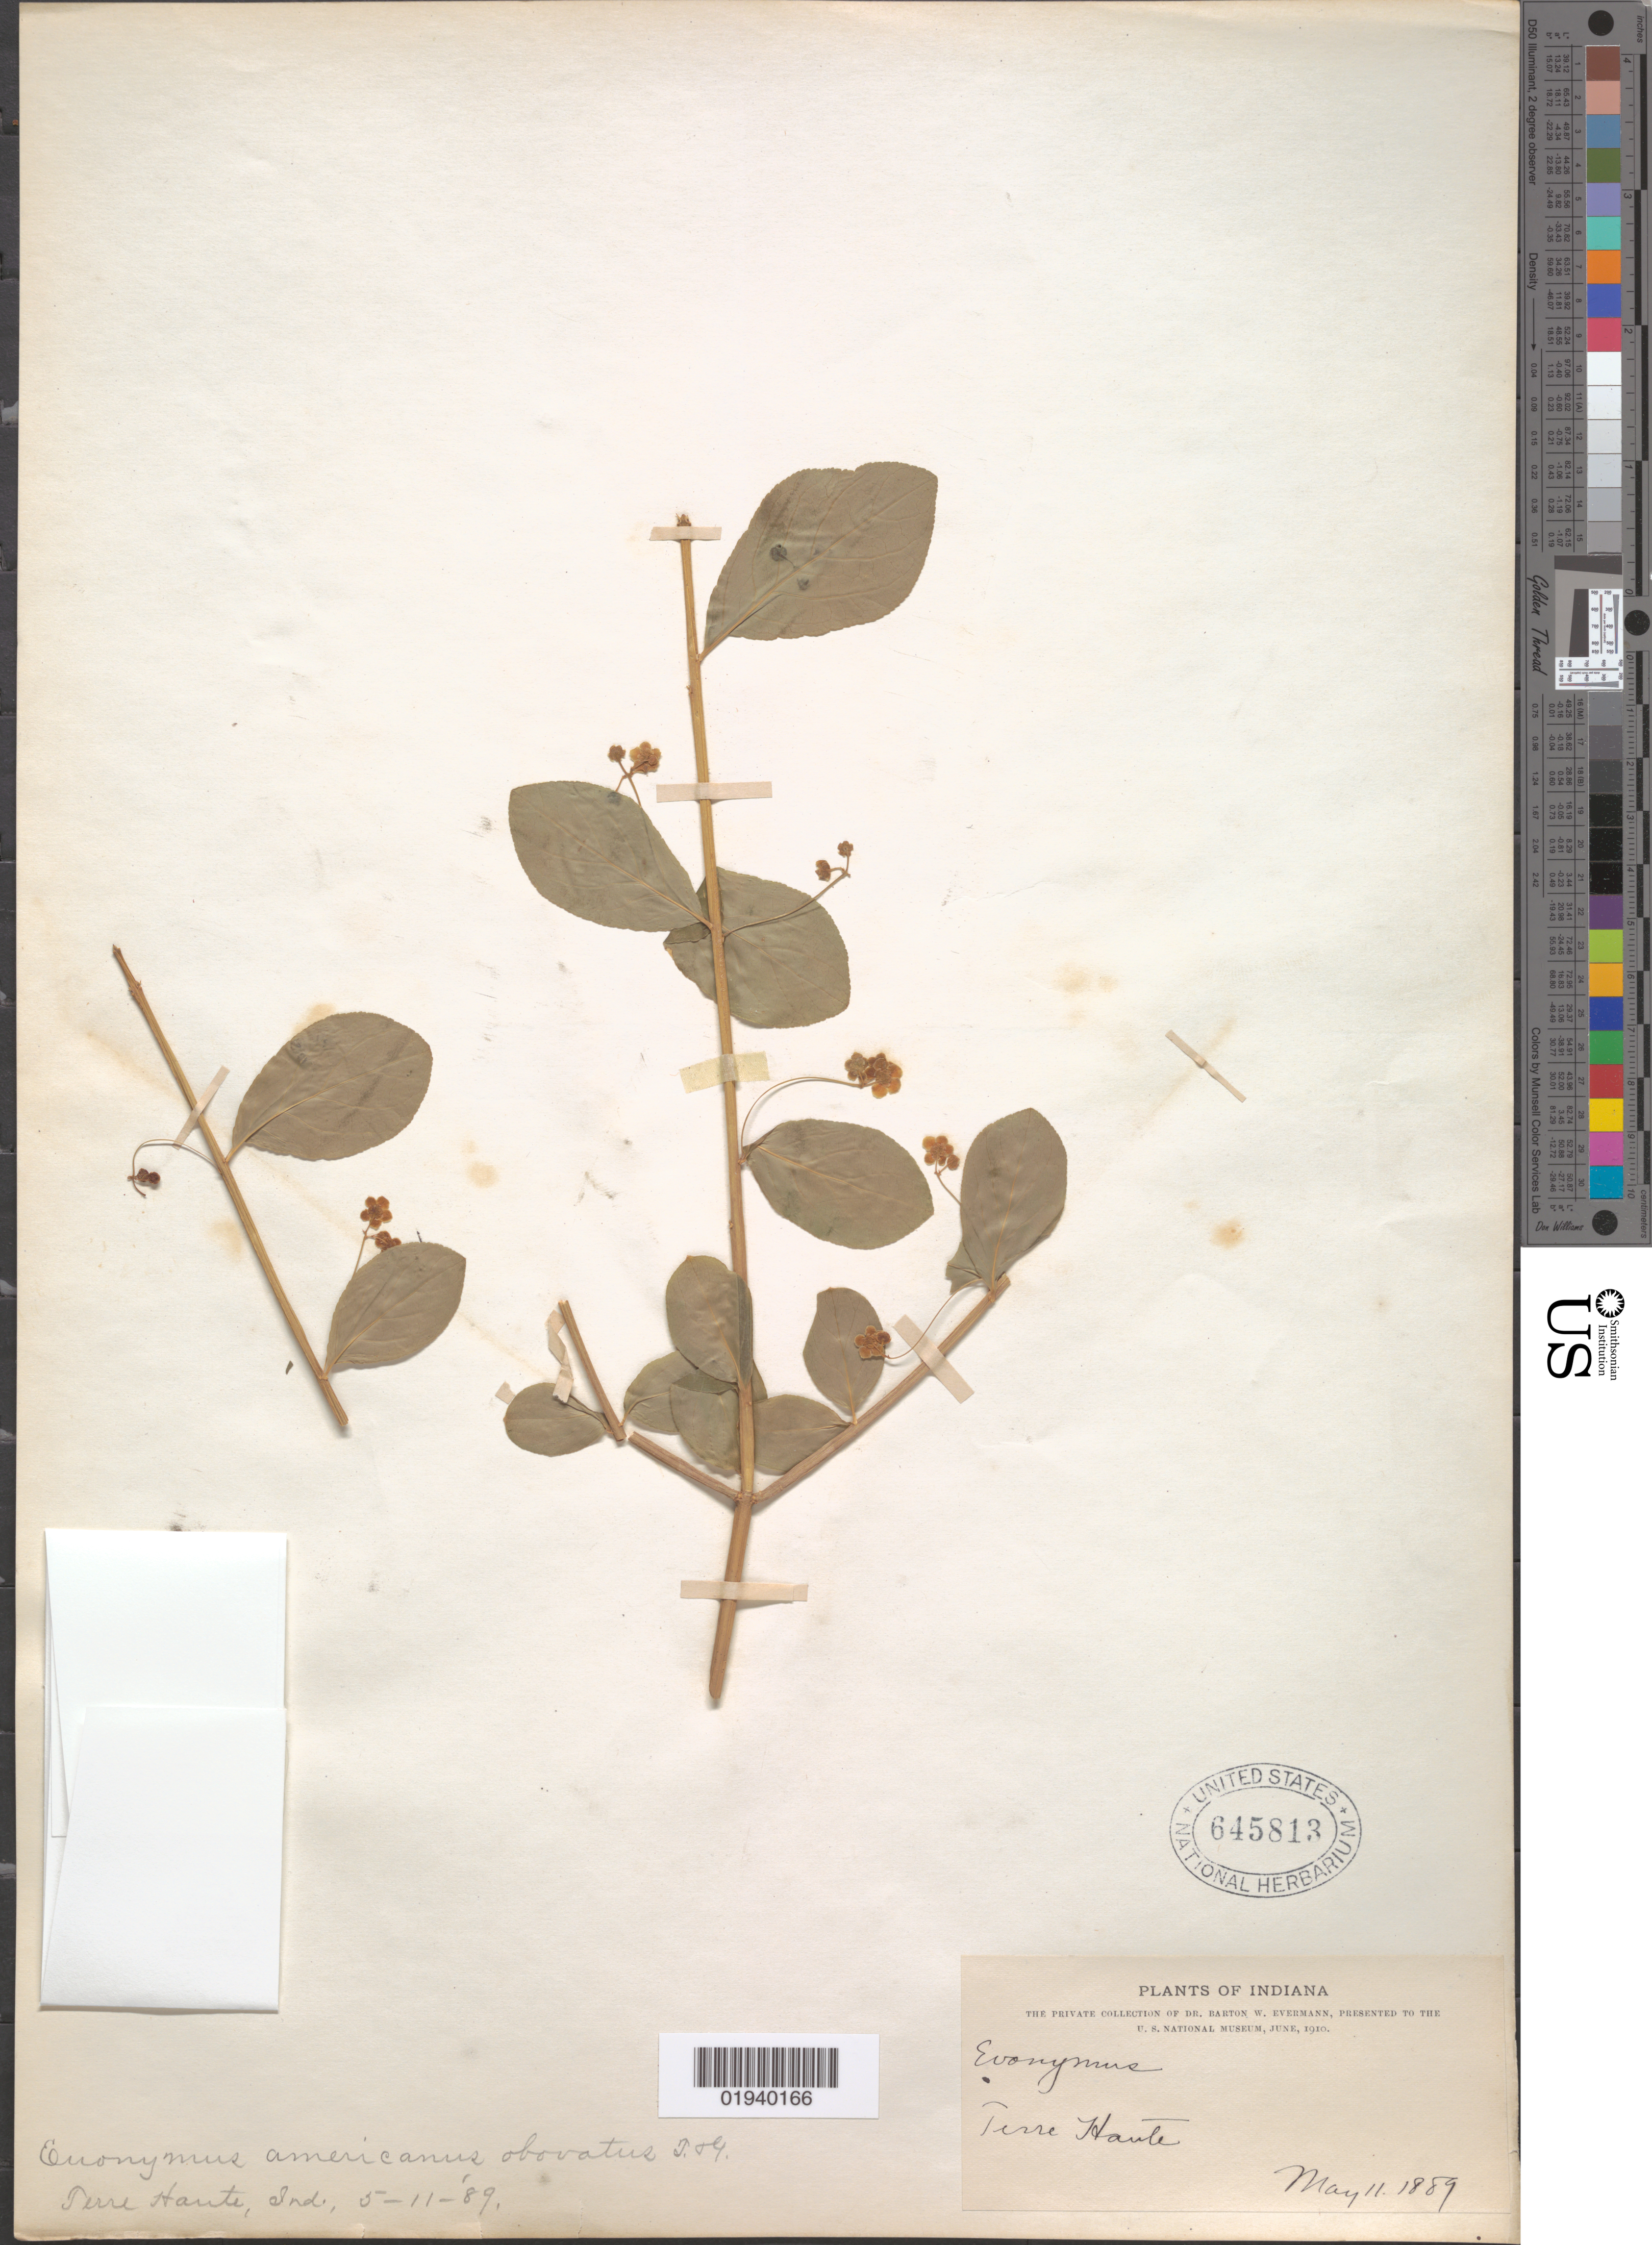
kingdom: Plantae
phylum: Tracheophyta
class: Magnoliopsida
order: Celastrales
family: Celastraceae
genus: Euonymus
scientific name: Euonymus americanus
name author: L.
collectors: B. W. Evermann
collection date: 1889-05-11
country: United States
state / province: Indiana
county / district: Vigo County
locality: Terre Haute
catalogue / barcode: US 645813